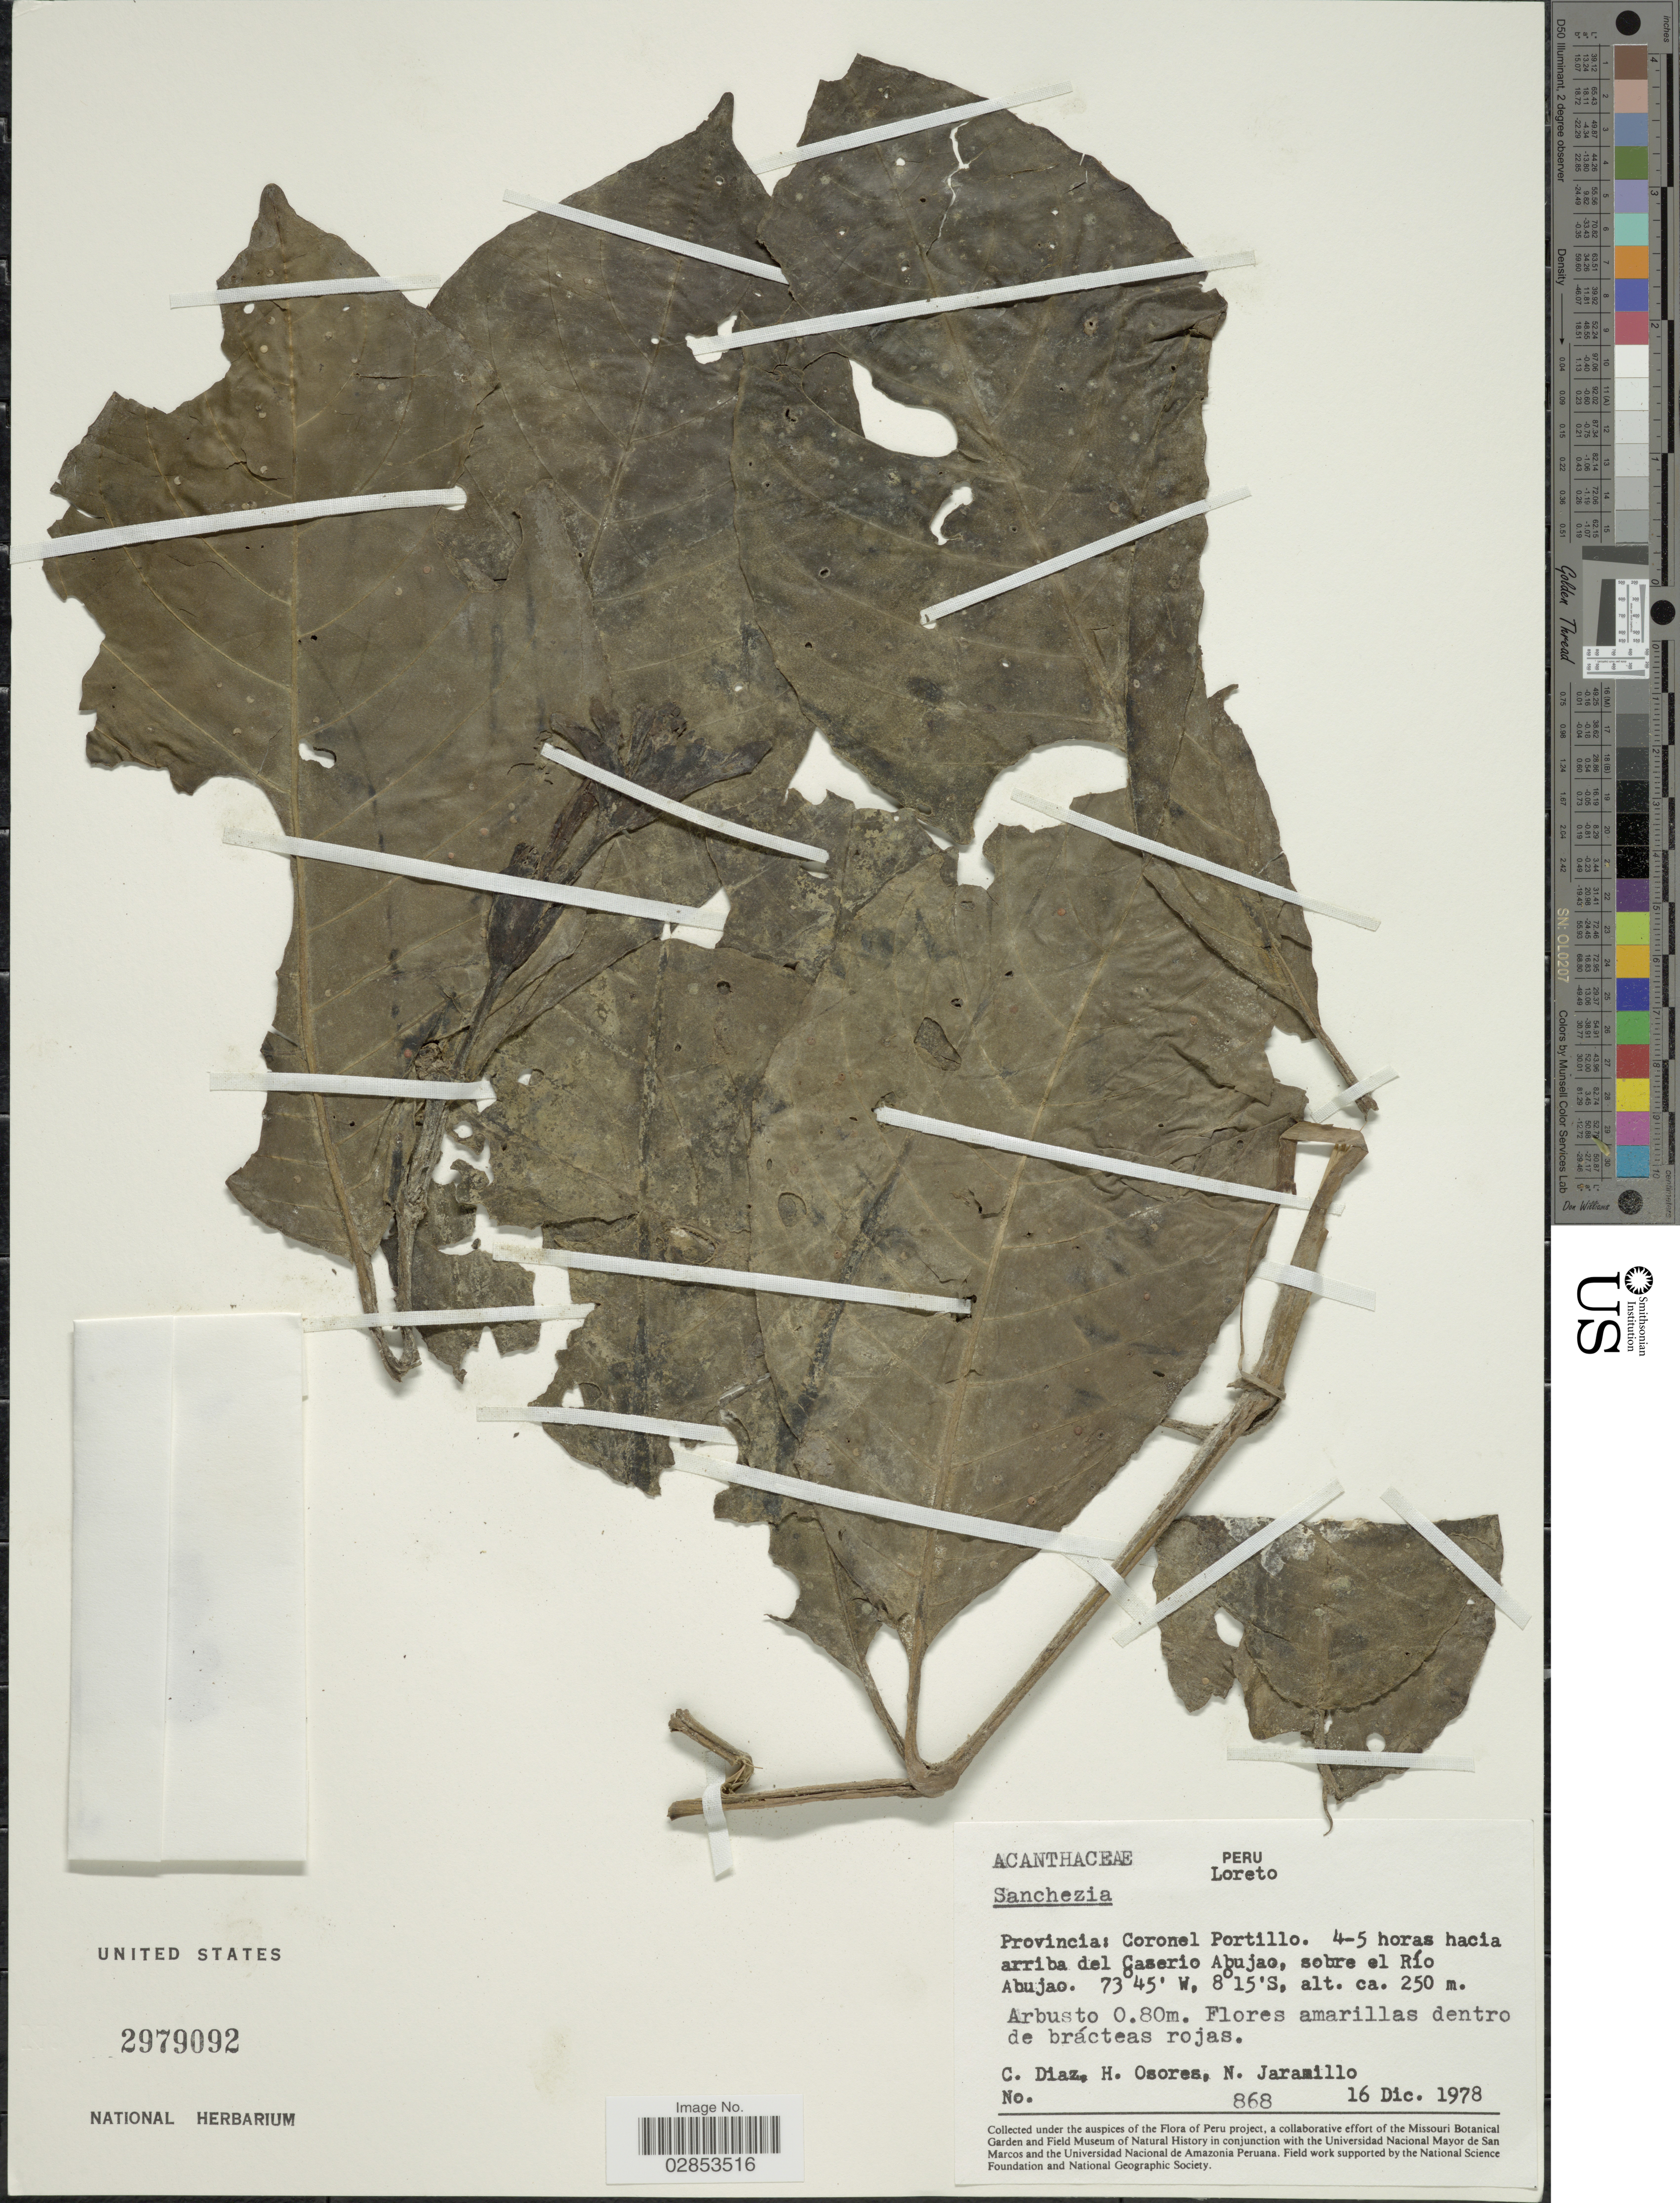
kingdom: Plantae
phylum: Tracheophyta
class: Magnoliopsida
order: Lamiales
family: Acanthaceae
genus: Sanchezia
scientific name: Sanchezia sp.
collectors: C. Díaz, H. Osores & N. Jaramillo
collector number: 868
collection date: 1978-12-16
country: Peru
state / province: Loreto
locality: Provincia: Coronel Portillo. 4-5 horas hacia arriba del Caserio Abujao, sobre el Río Abujao.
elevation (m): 250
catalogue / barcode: US 2979092